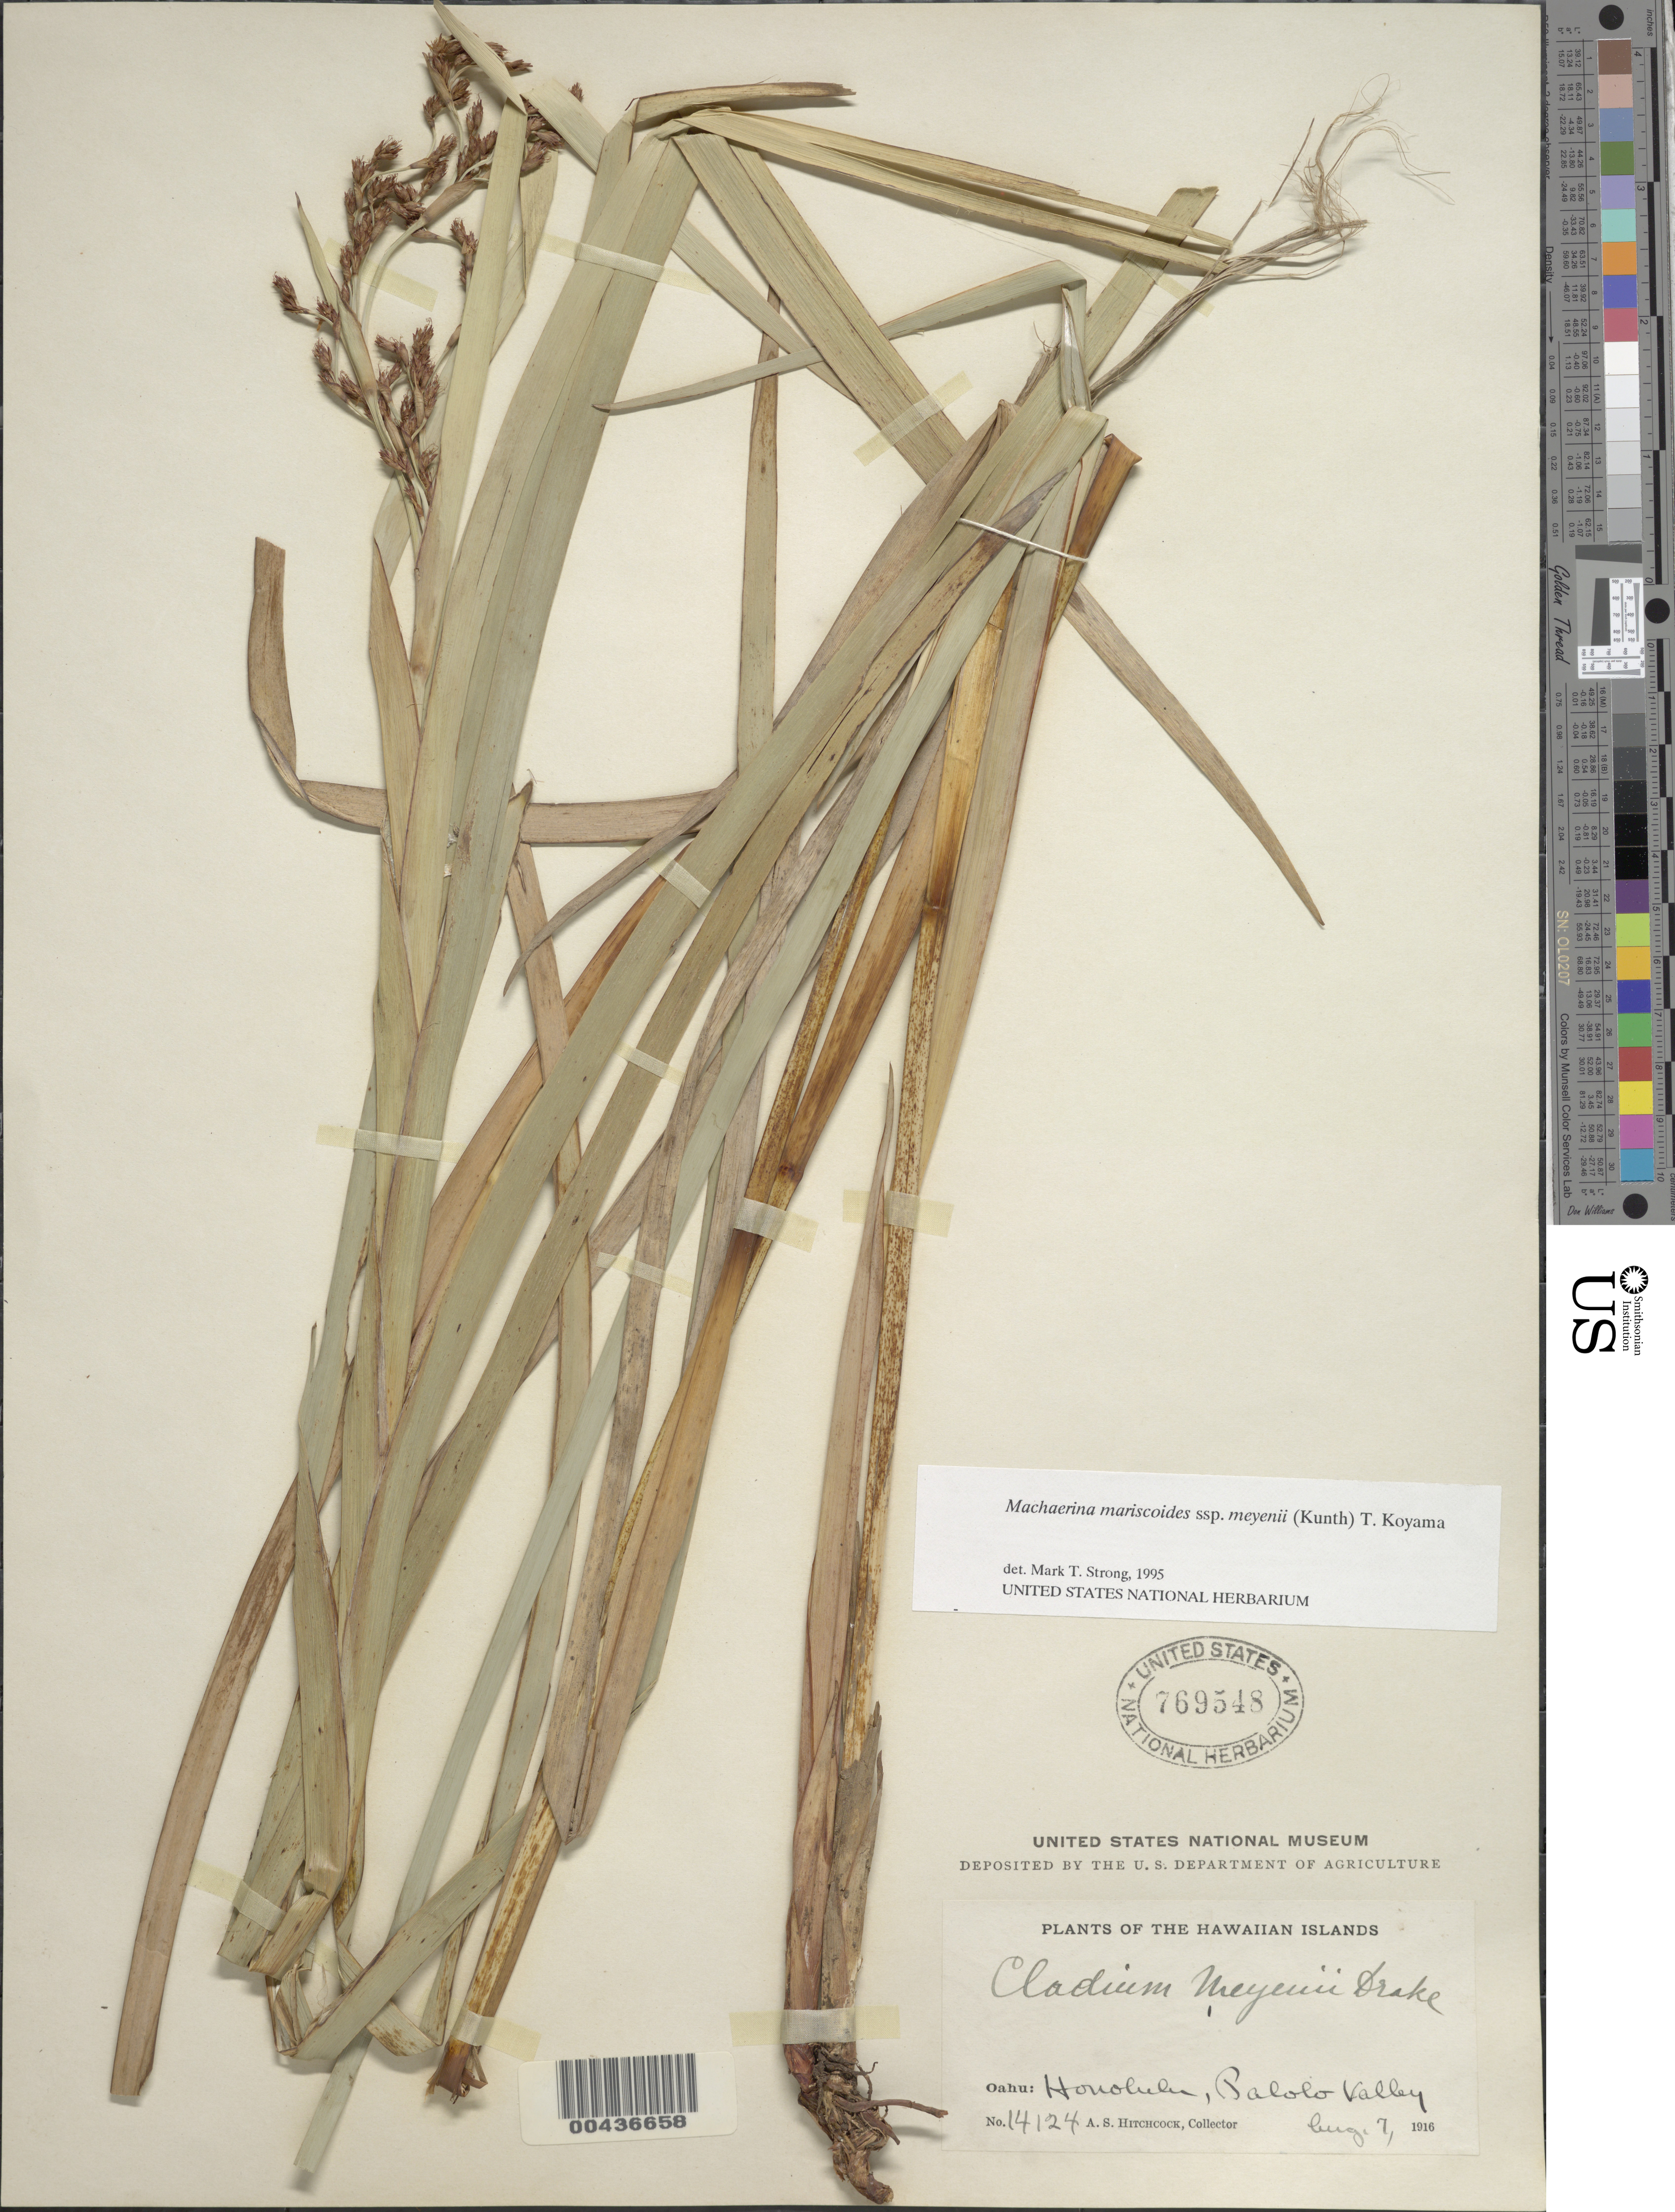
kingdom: Plantae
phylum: Tracheophyta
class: Liliopsida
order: Poales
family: Cyperaceae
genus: Machaerina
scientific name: Machaerina mariscoides subsp. meyenii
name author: (Kunth) T. Koyama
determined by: Strong, M. T., (US), Smithsonian Institution - National Museum of Natural History (UNITED STATES)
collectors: A. S. Hitchcock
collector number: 14124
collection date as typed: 7 Aug 1916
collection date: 1916-08-07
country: United States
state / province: Hawaii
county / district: Honolulu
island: Oahu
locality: Honolulu, Palolo Valley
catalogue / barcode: US 769548